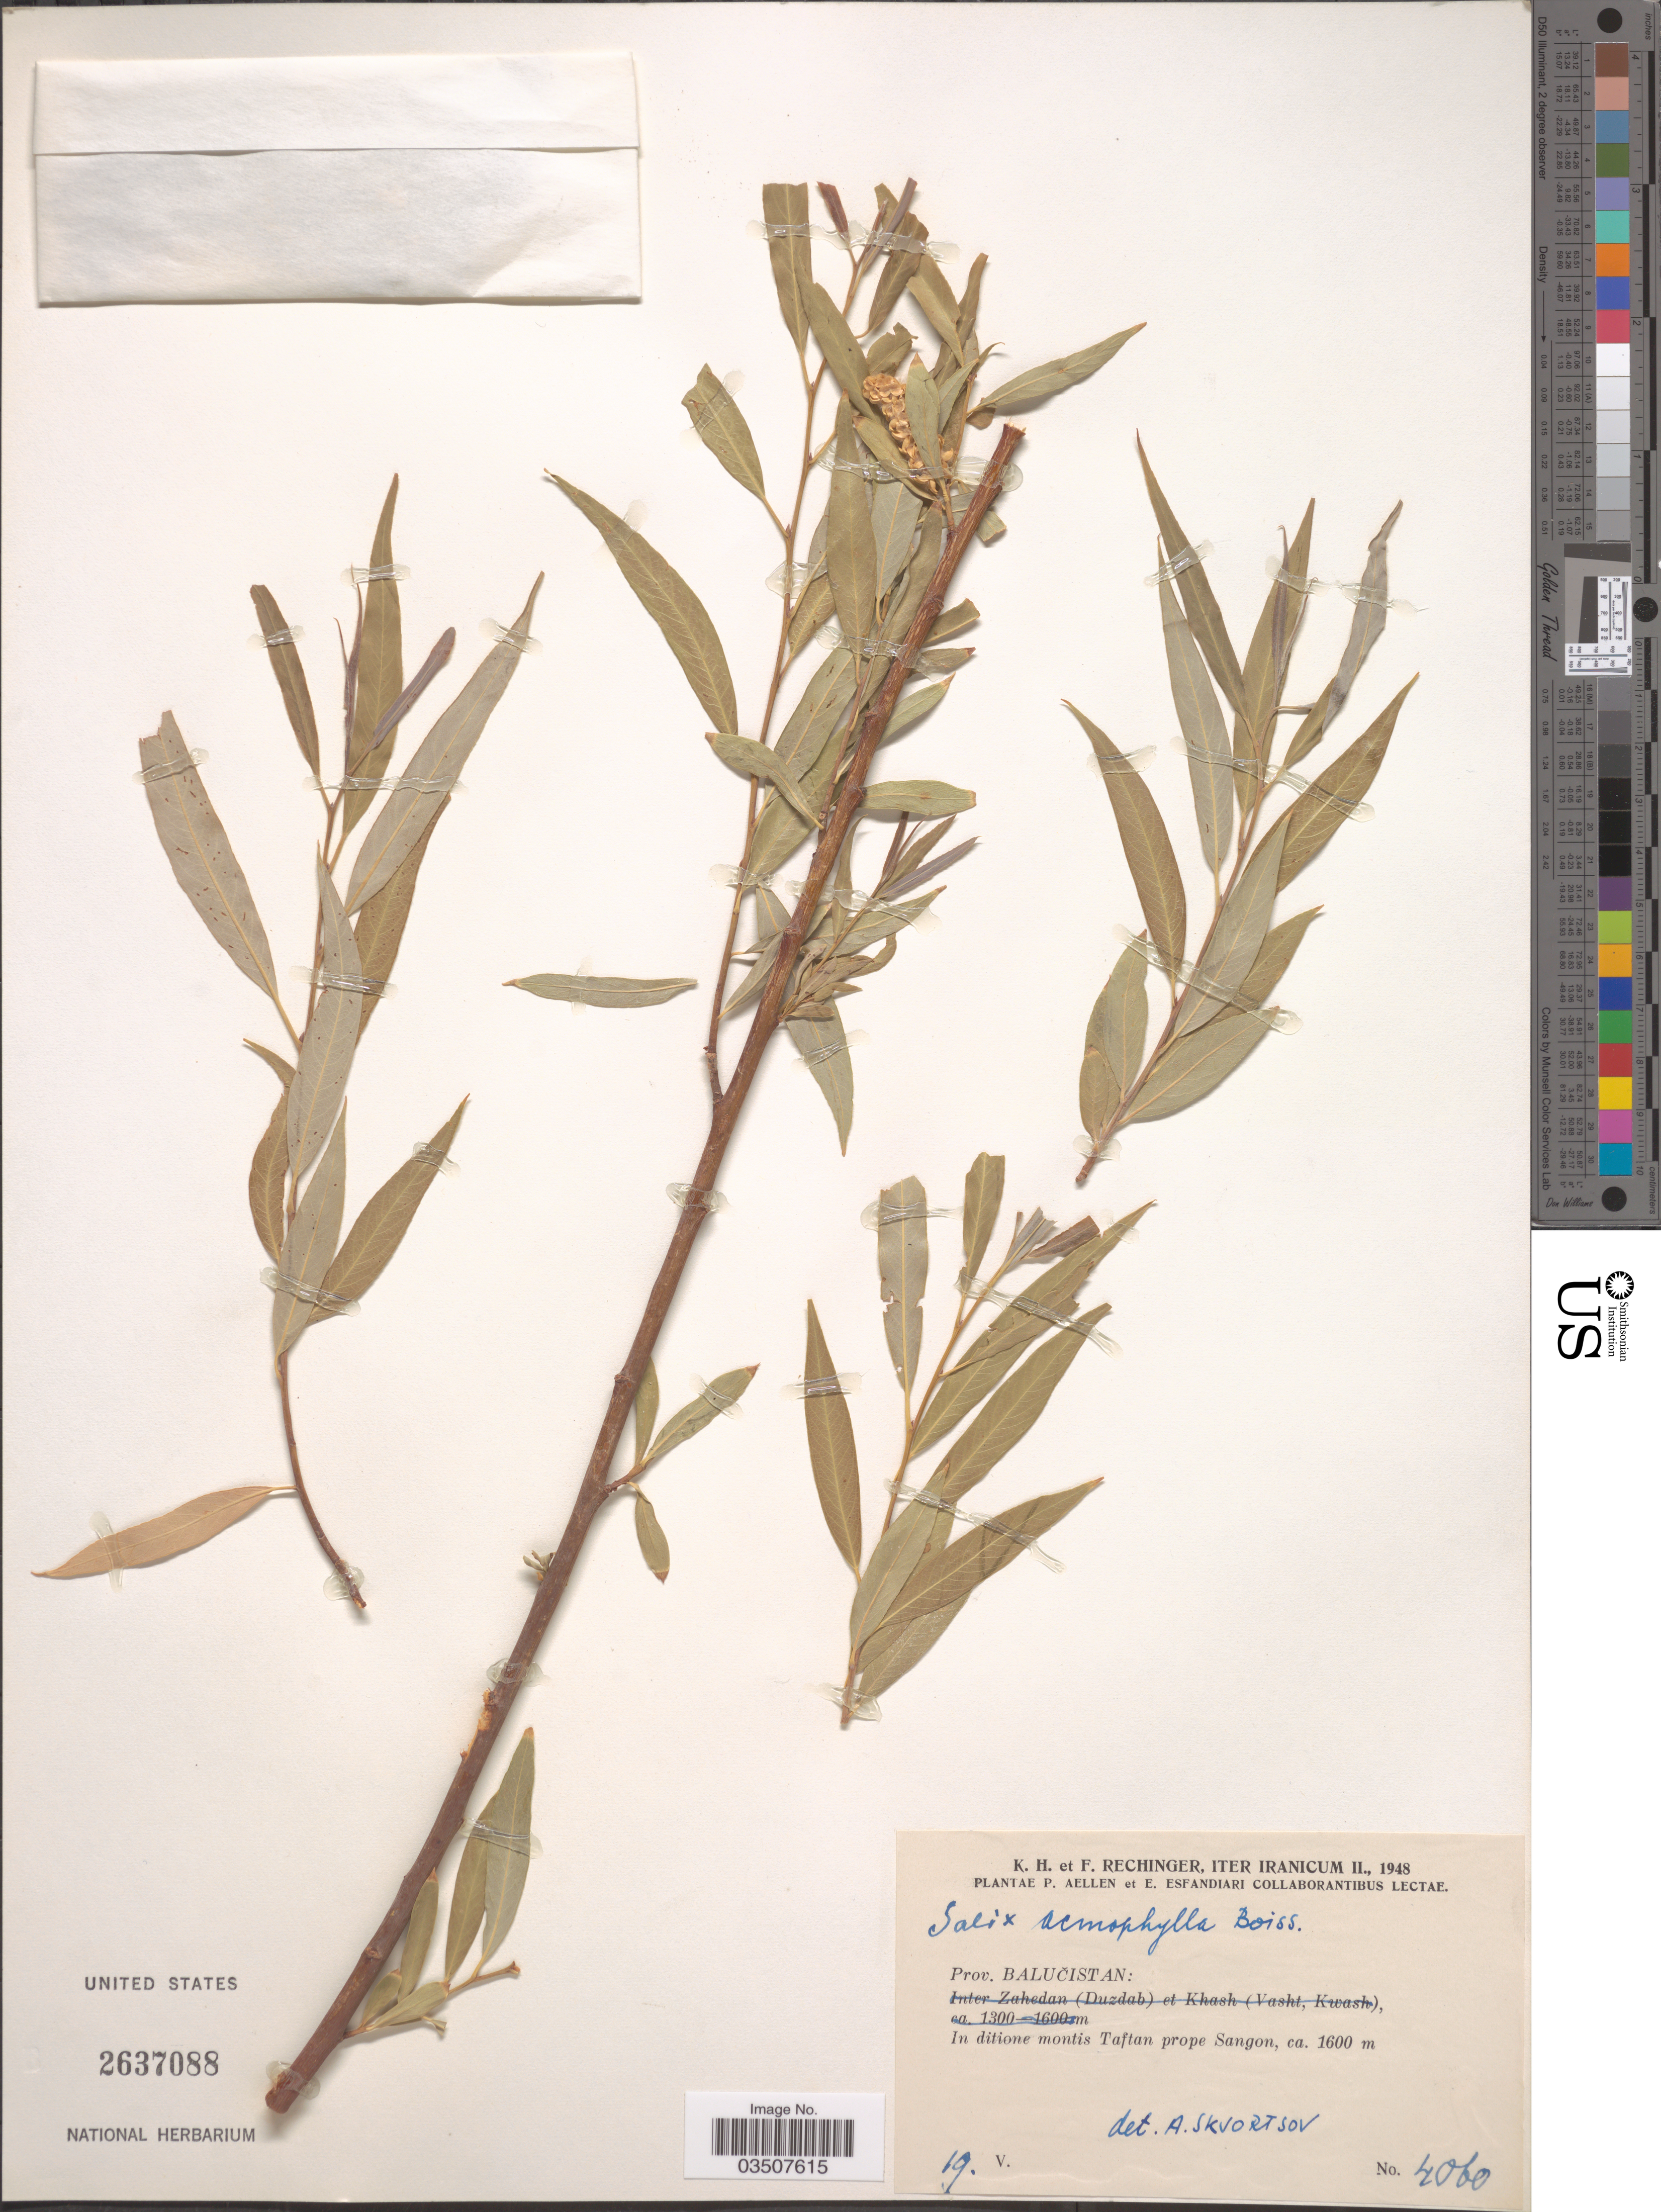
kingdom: Plantae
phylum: Tracheophyta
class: Magnoliopsida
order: Malpighiales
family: Salicaceae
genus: Salix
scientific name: Salix acmophylla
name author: Boiss.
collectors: K. H. Rechinger & F. Rechinger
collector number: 4060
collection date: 1948-05-19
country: Iran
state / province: Sistan and Baluchistan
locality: Prov. Balucistan: In ditione montis Taftan prope Sangon.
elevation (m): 1600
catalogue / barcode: US 2637088